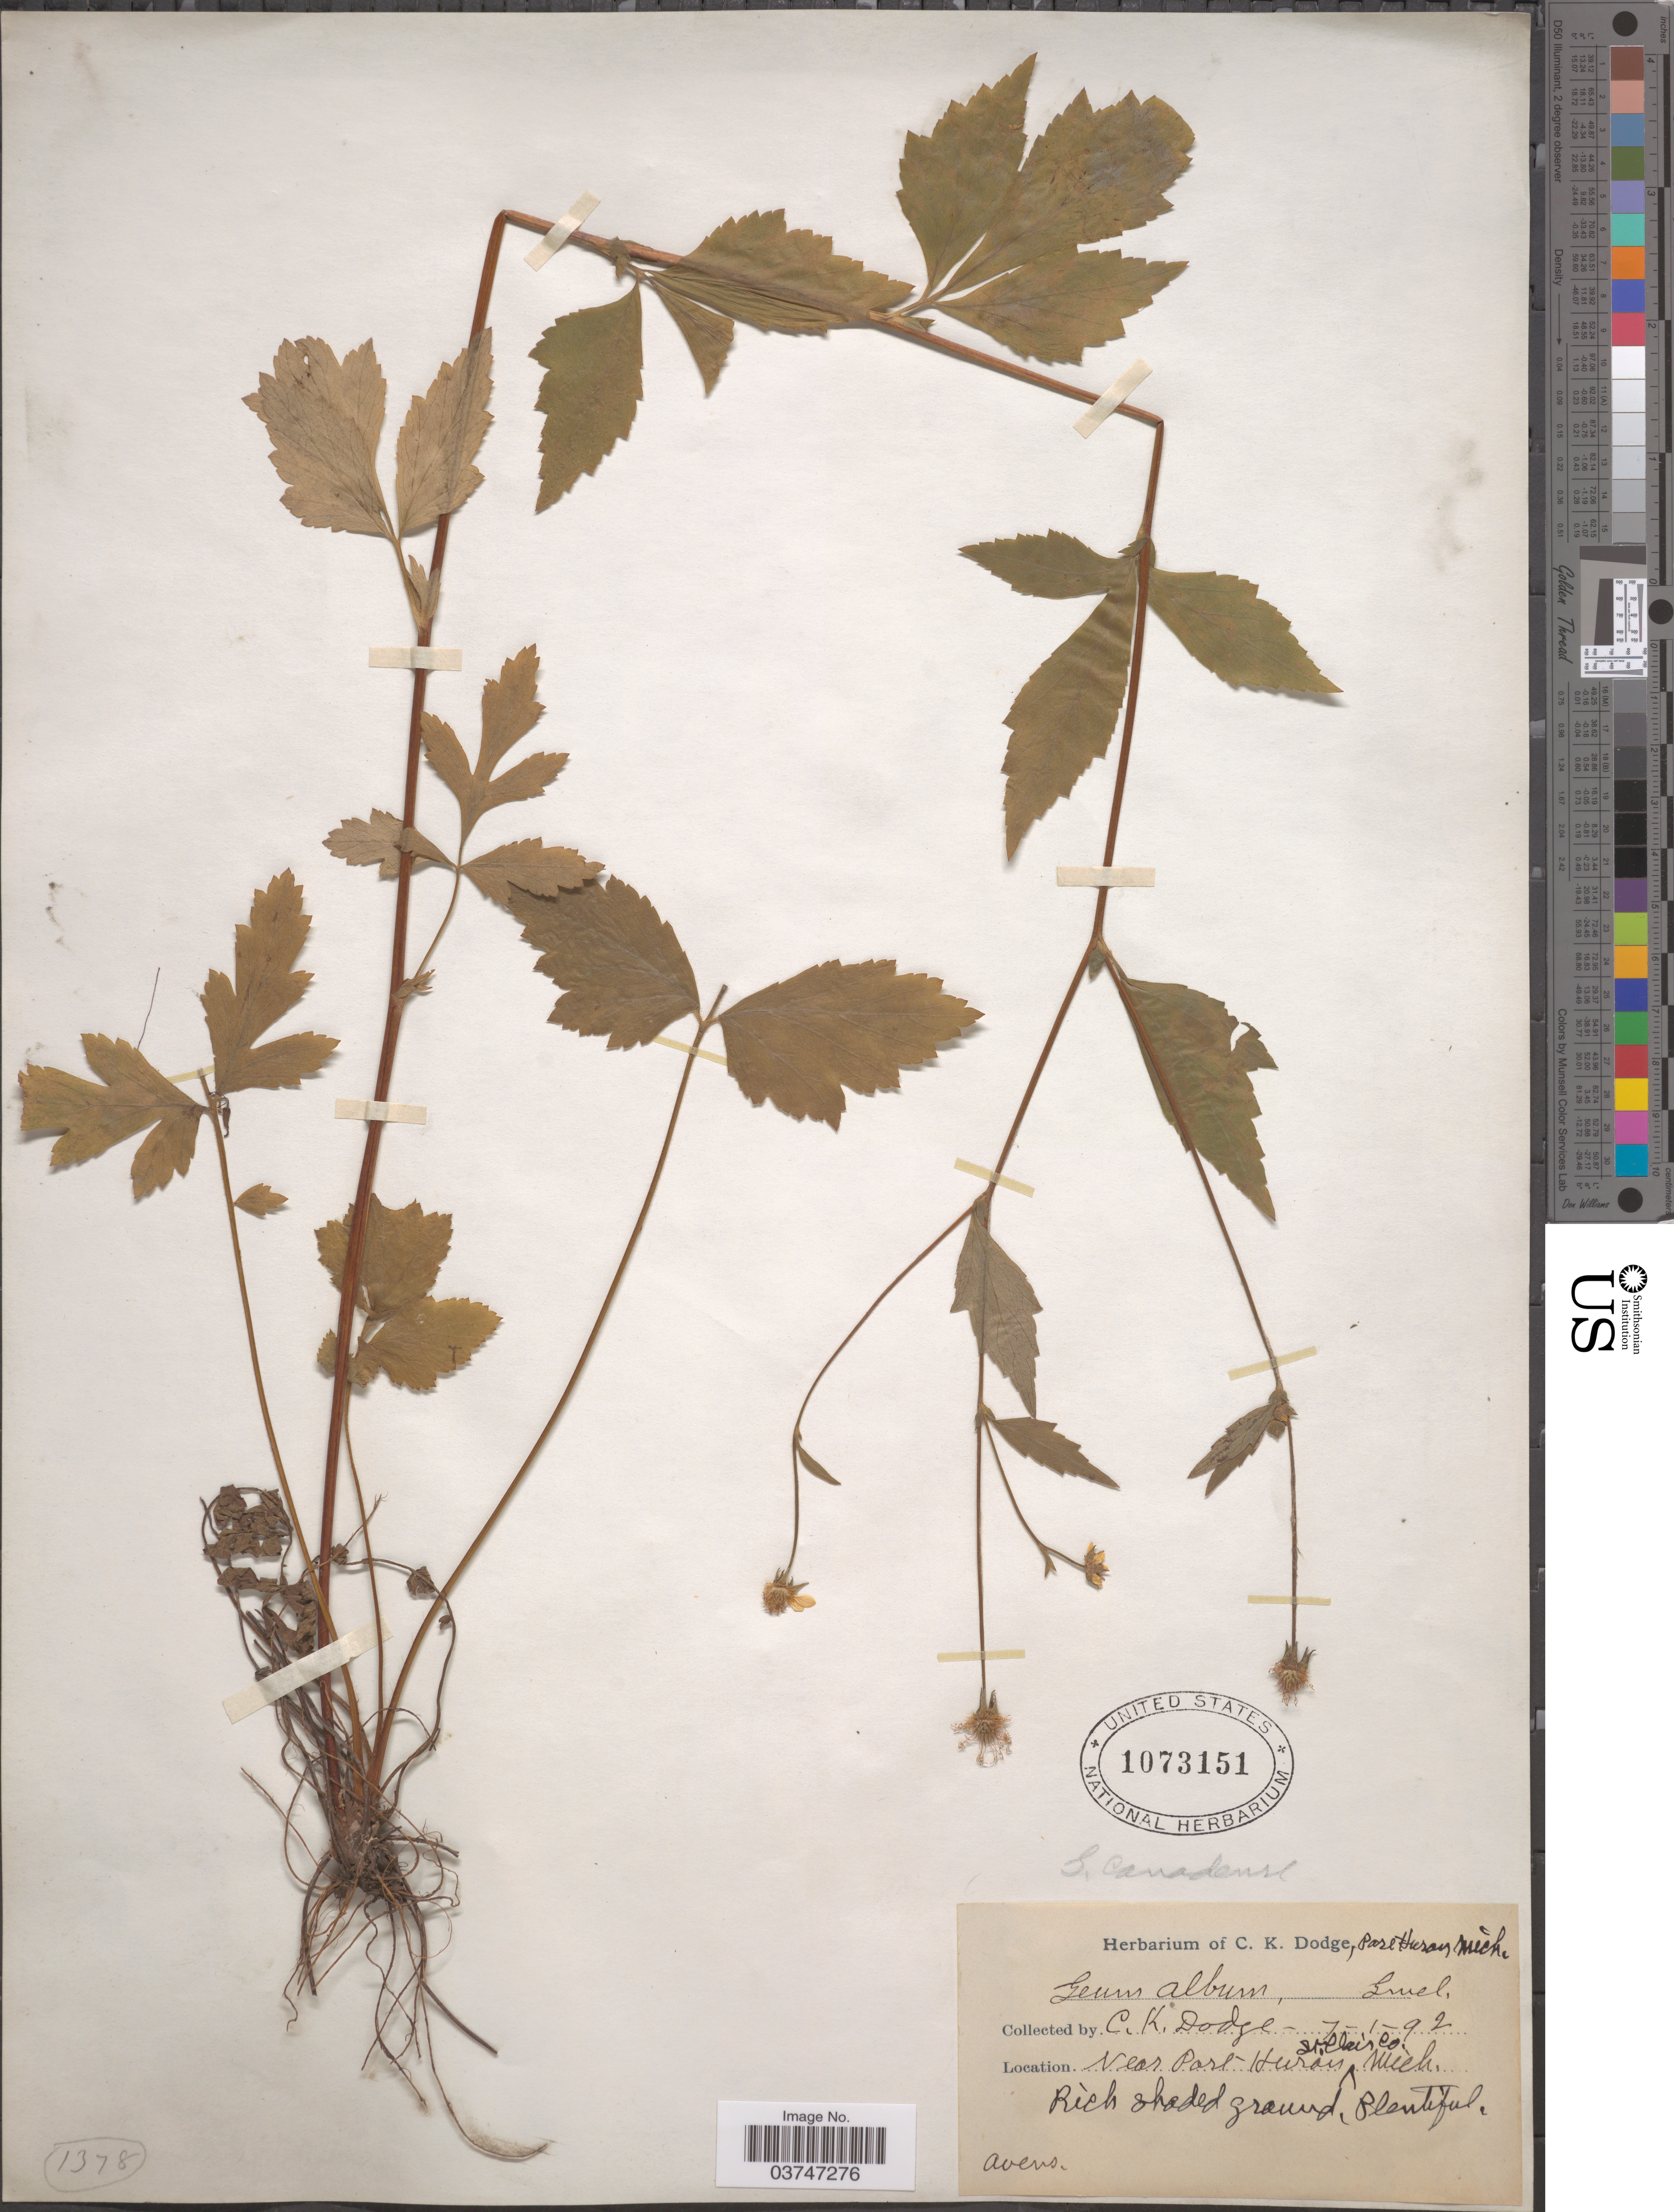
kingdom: Plantae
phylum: Tracheophyta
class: Magnoliopsida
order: Rosales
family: Rosaceae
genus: Geum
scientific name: Geum canadense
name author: Jacq.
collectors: C. Dodge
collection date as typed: Transcribed d/m/y: 1/7/92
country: United States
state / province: Michigan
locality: Near Port Huran, St. Clair Co.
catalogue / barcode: US 1073151